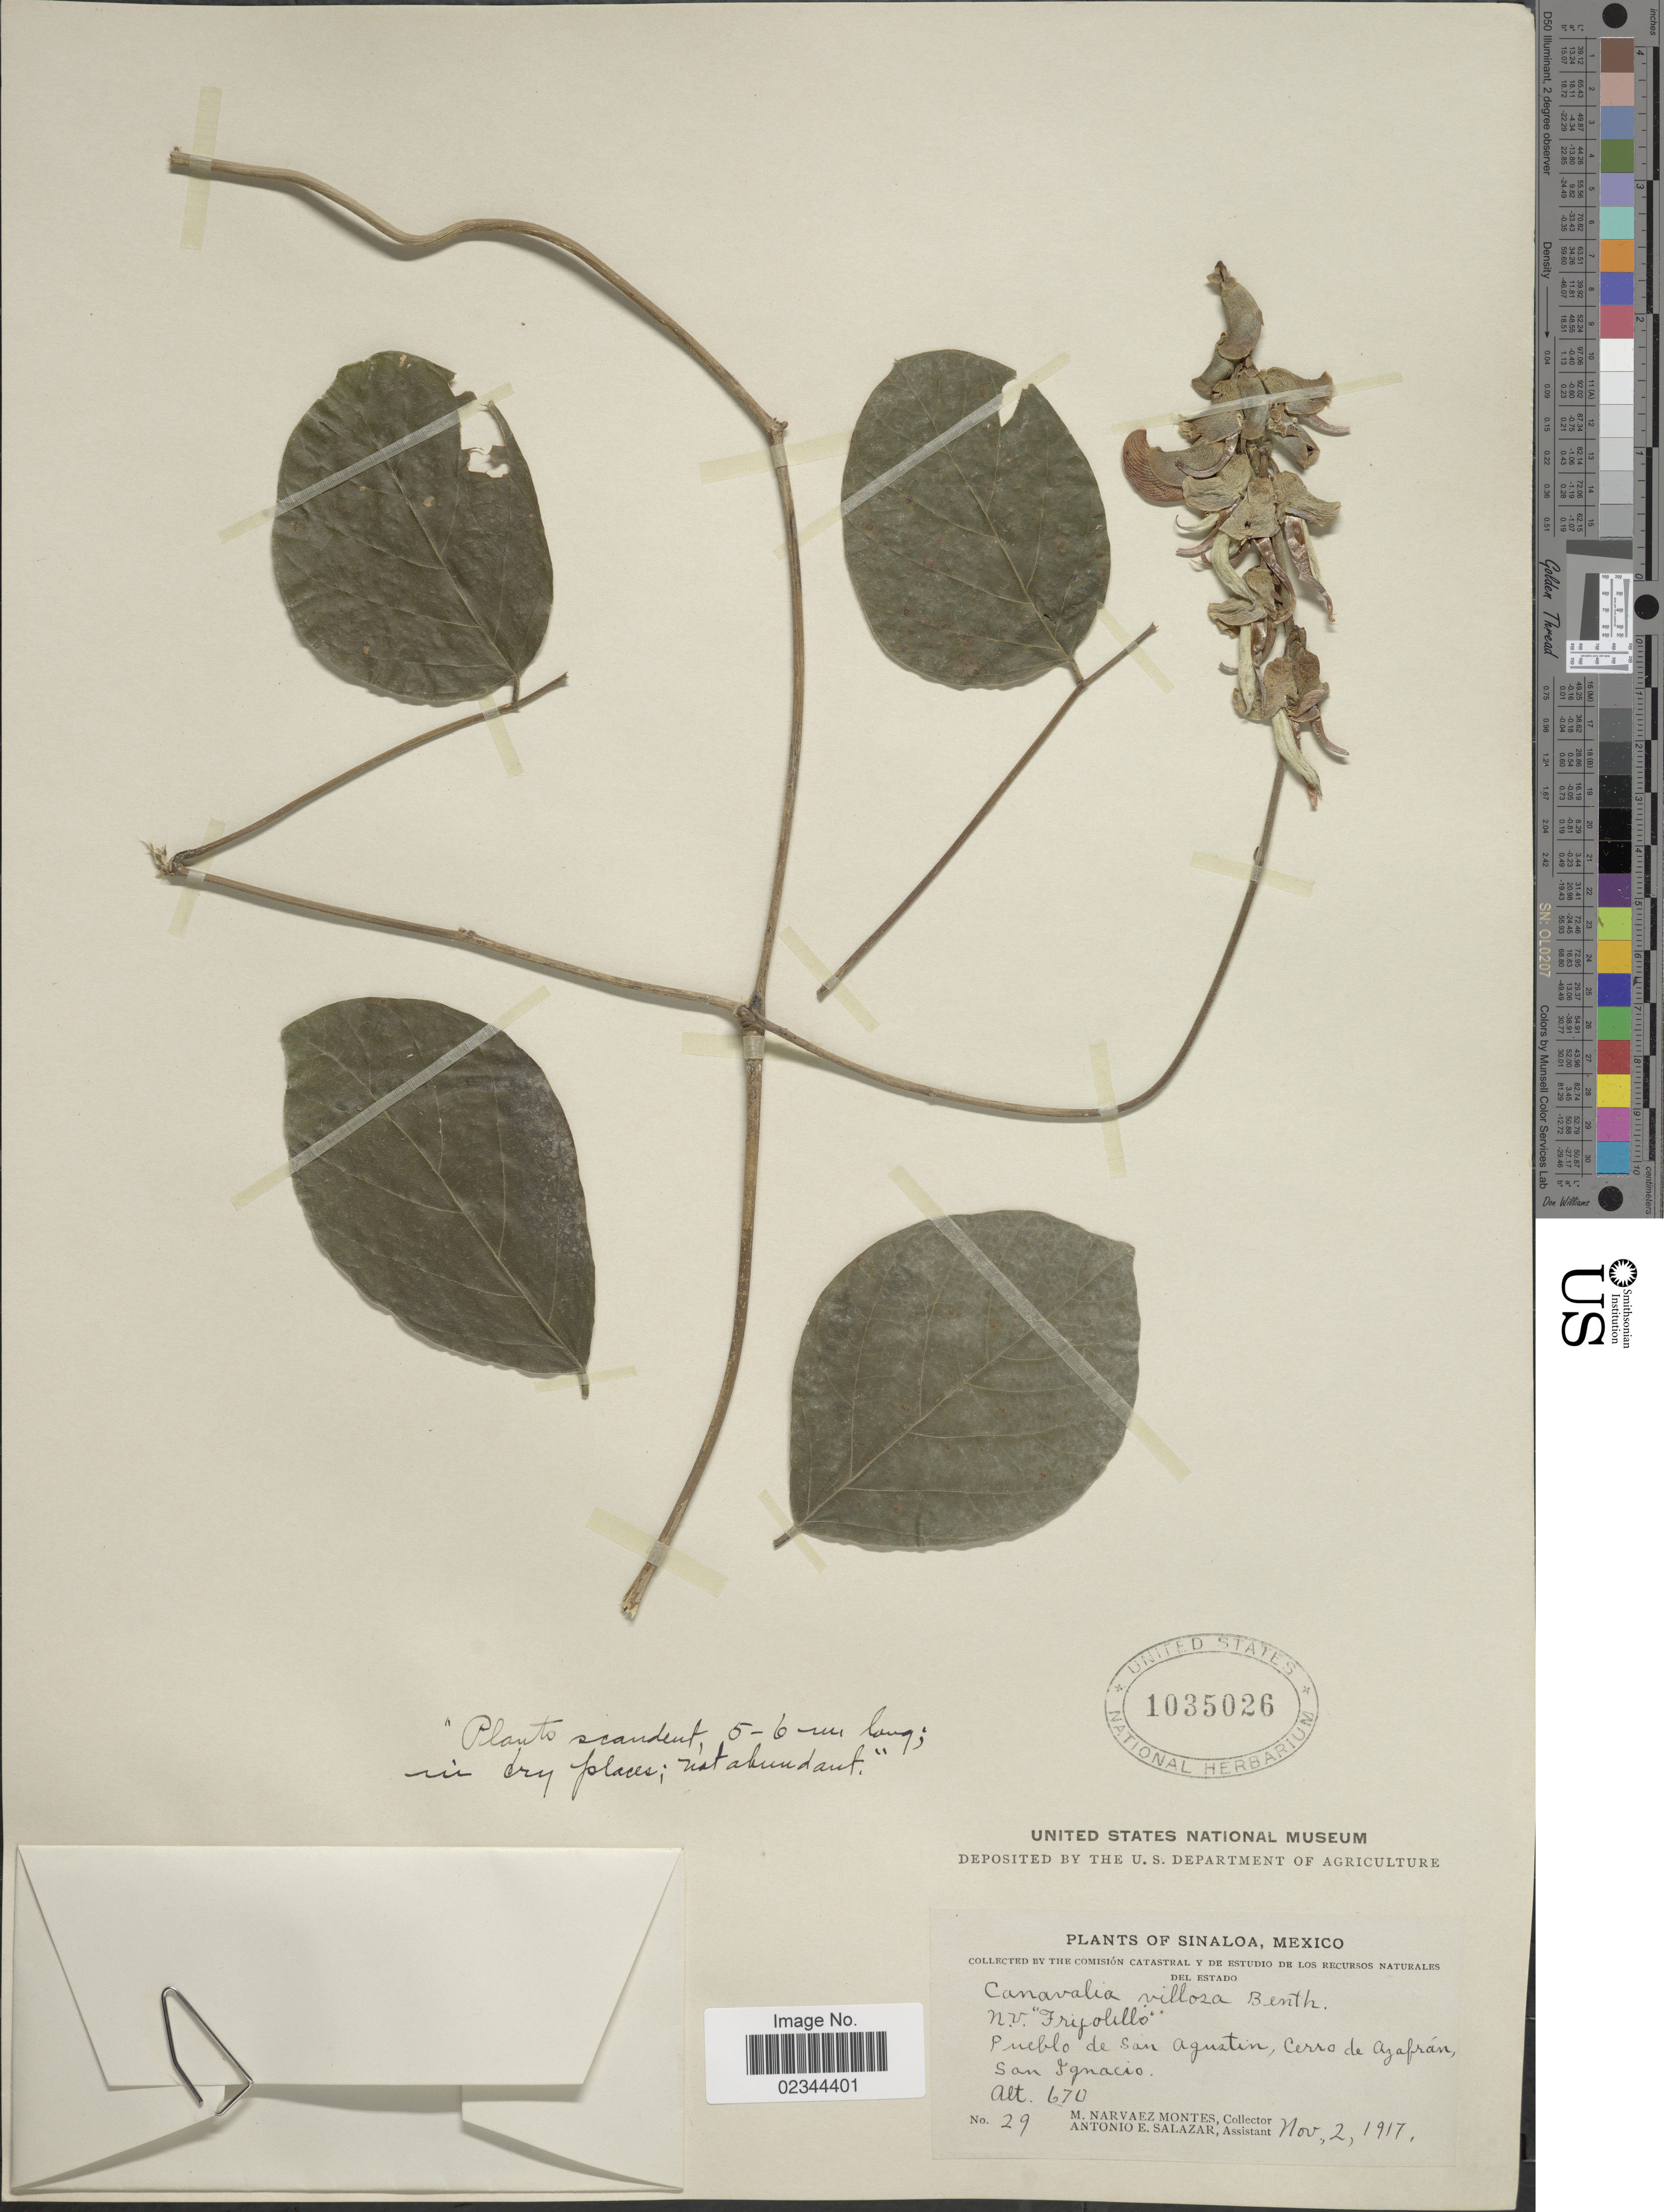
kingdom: Plantae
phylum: Tracheophyta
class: Magnoliopsida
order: Fabales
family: Fabaceae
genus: Canavalia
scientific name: Canavalia villosa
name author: Benth.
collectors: M. Navarez Montes & A. E. Salazar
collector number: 29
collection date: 1917-11-02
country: Mexico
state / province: Sinaloa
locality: Pueblo de San Agustin, Cerro de Azafran, San Ignacio.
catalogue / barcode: US 1035026